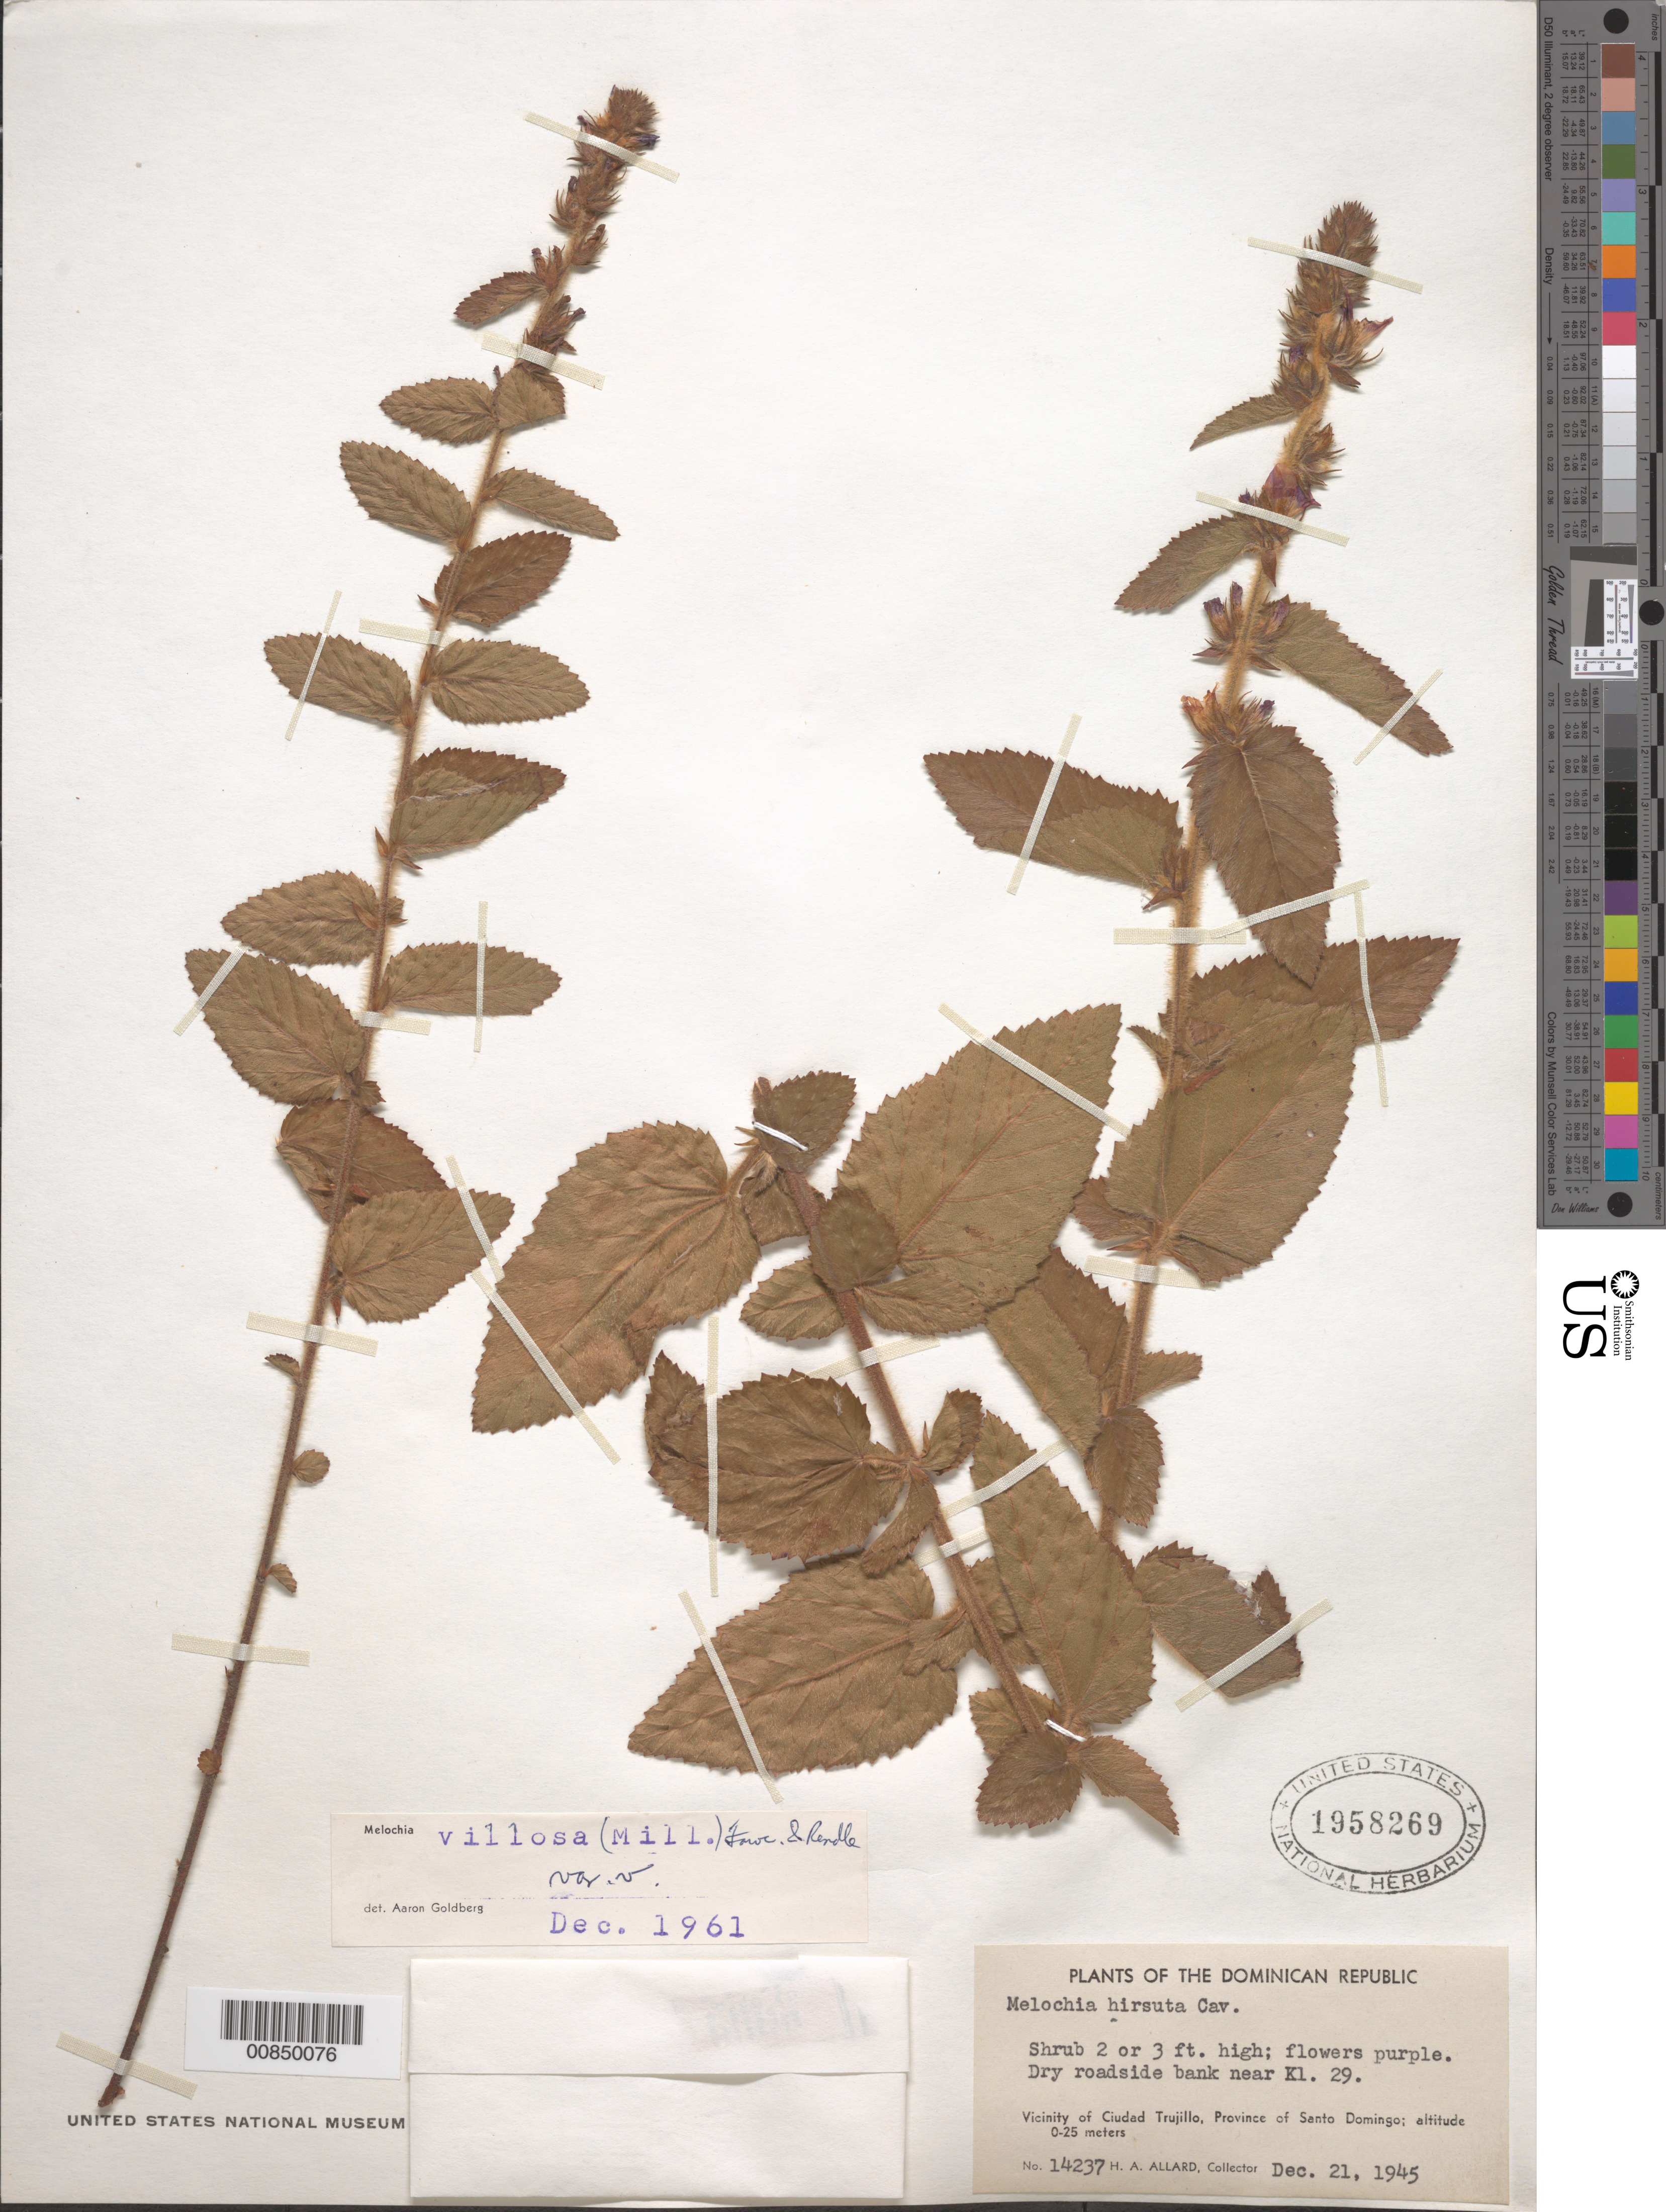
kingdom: Plantae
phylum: Tracheophyta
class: Magnoliopsida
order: Malvales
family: Malvaceae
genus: Melochia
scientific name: Melochia spicata var. spicata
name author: (L.) Fryxell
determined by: Dorr, L. J., (BOT), Smithsonian Institution - National Museum of Natural History (UNITED STATES)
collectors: H. A. Allard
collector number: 14237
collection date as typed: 21 Dec 1945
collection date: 1945-12-21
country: Dominican Republic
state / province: Distrito Nacional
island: Hispaniola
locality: Vicinity of Santo Domingo City, near Kl. 29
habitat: Dry roadside bank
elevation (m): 0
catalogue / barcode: US 1958269